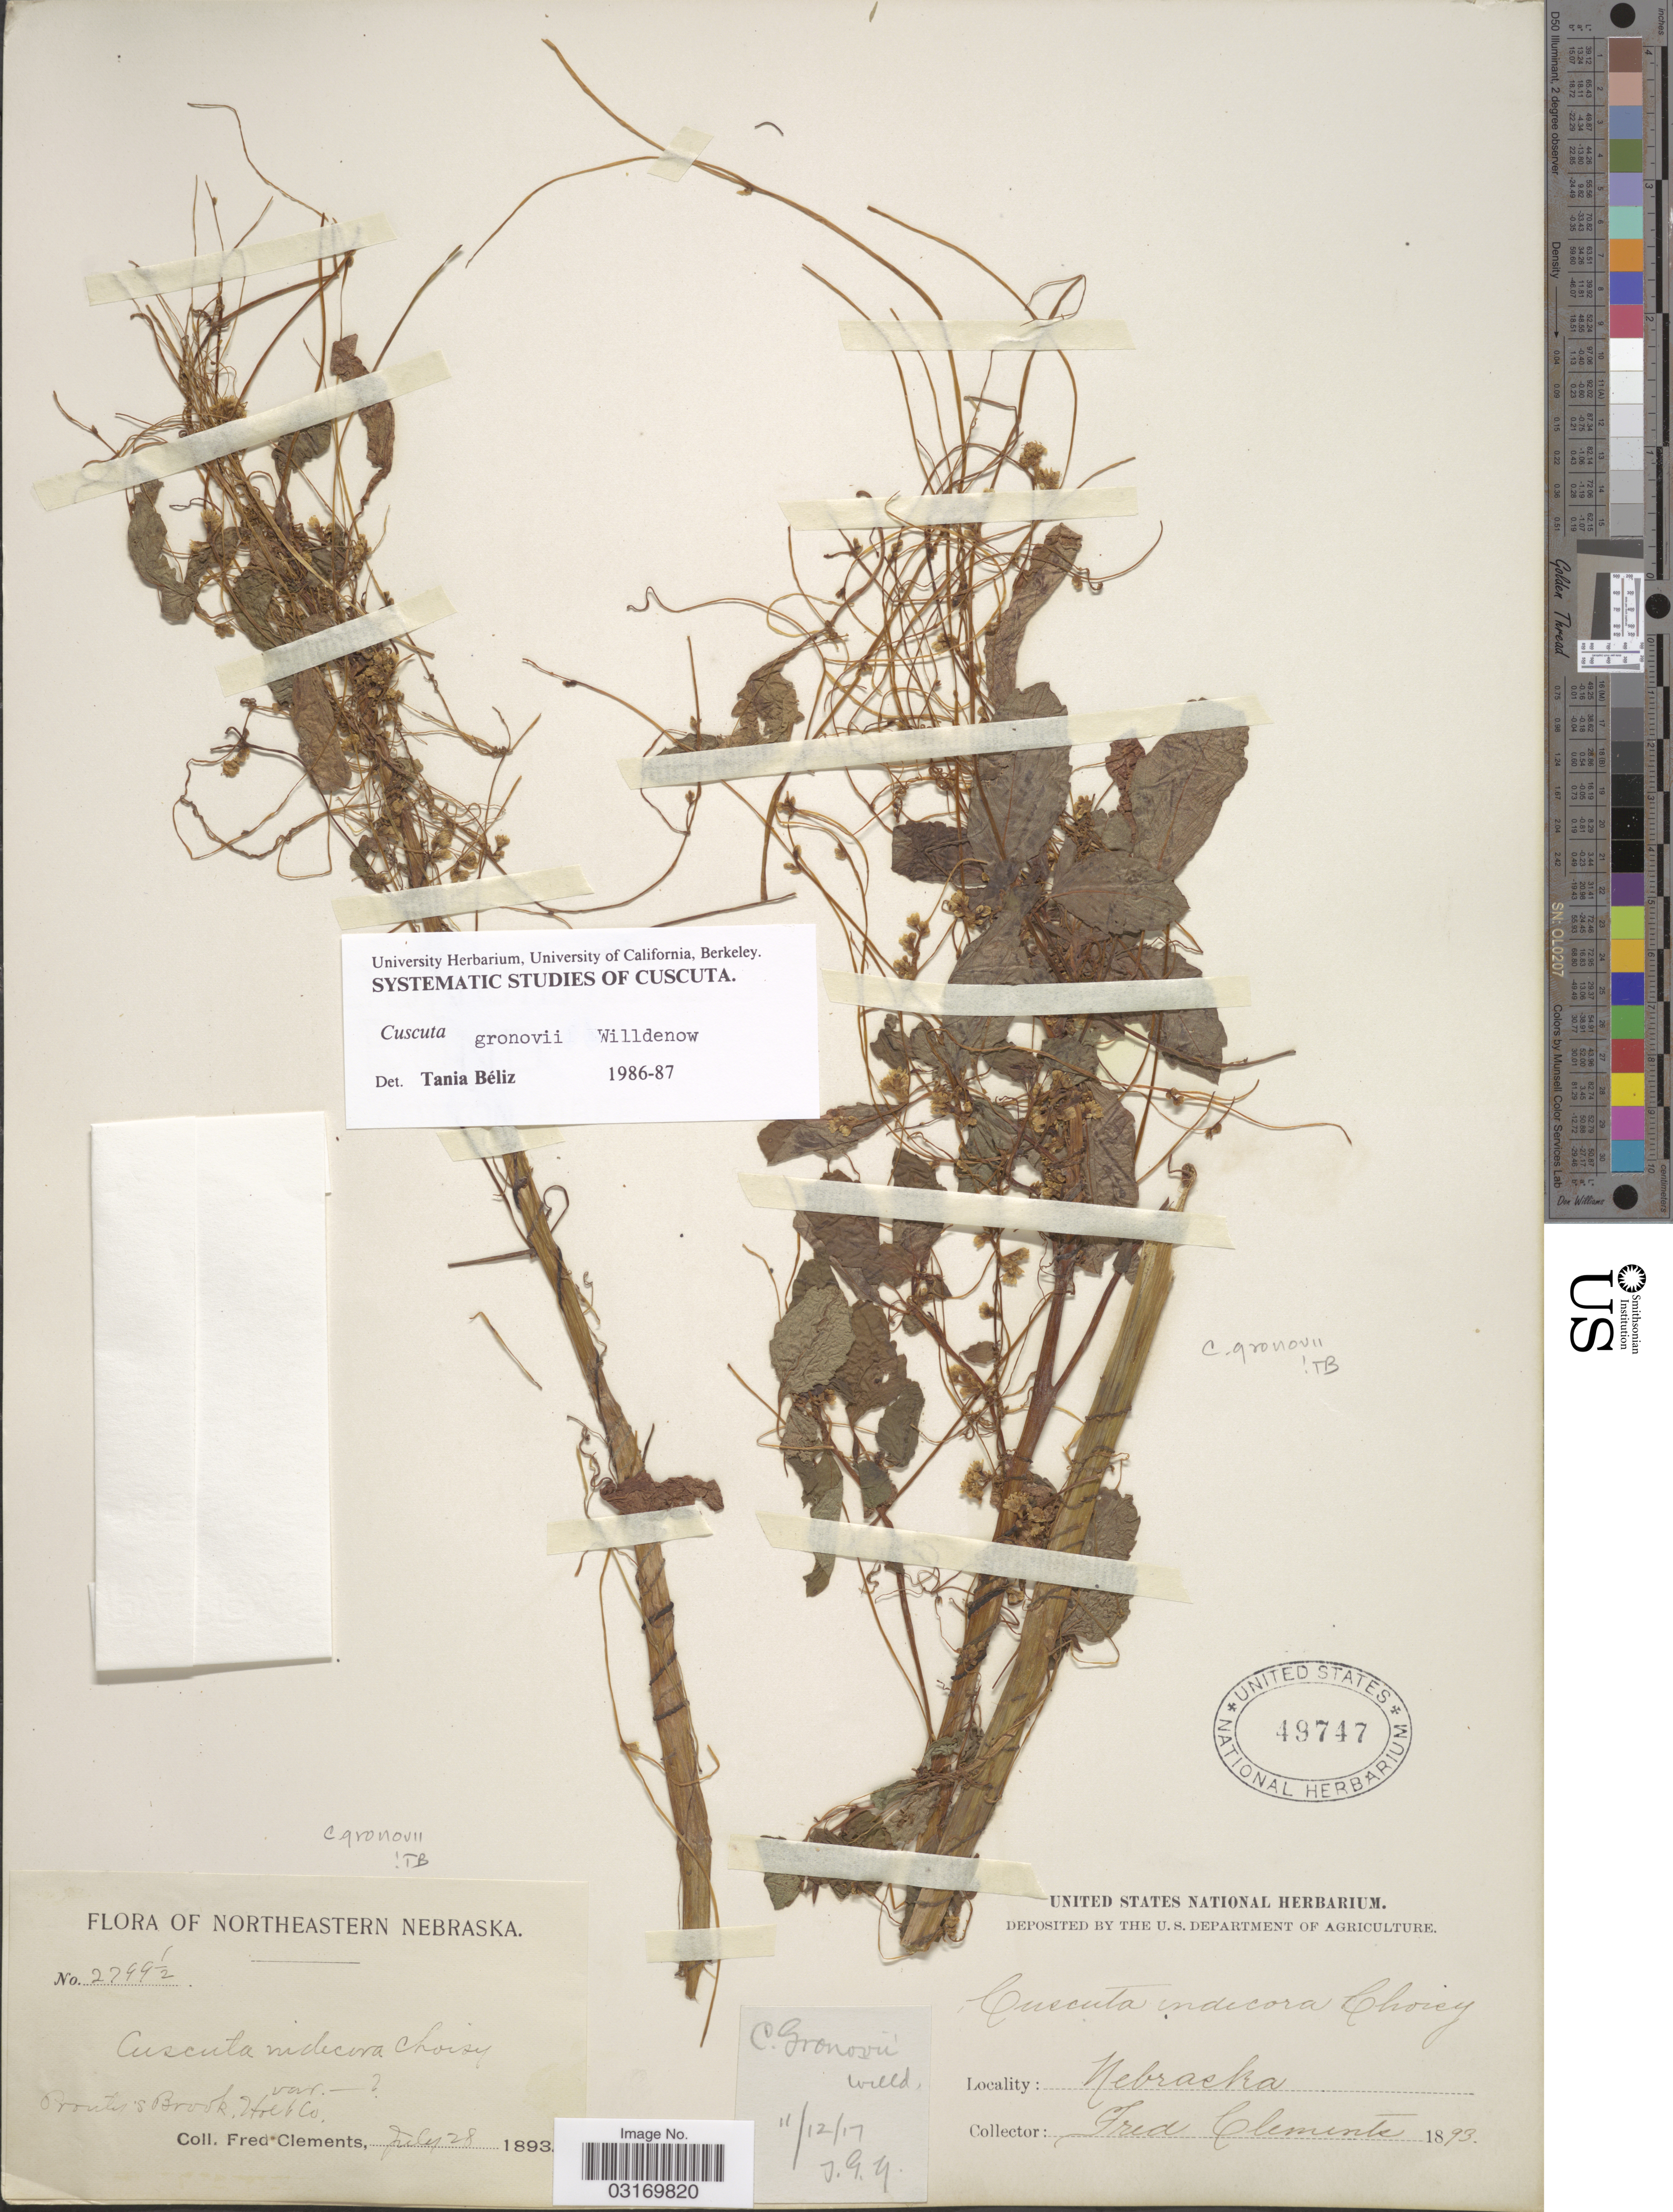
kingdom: Plantae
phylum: Tracheophyta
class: Magnoliopsida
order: Solanales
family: Convolvulaceae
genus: Cuscuta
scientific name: Cuscuta gronovii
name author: Willd. ex Schult.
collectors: F. Clements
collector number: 2799½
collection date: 1893-07-28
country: United States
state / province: Nebraska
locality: Northeastern Nebraska. Pront's Brook. Holt Co.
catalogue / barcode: US 49747